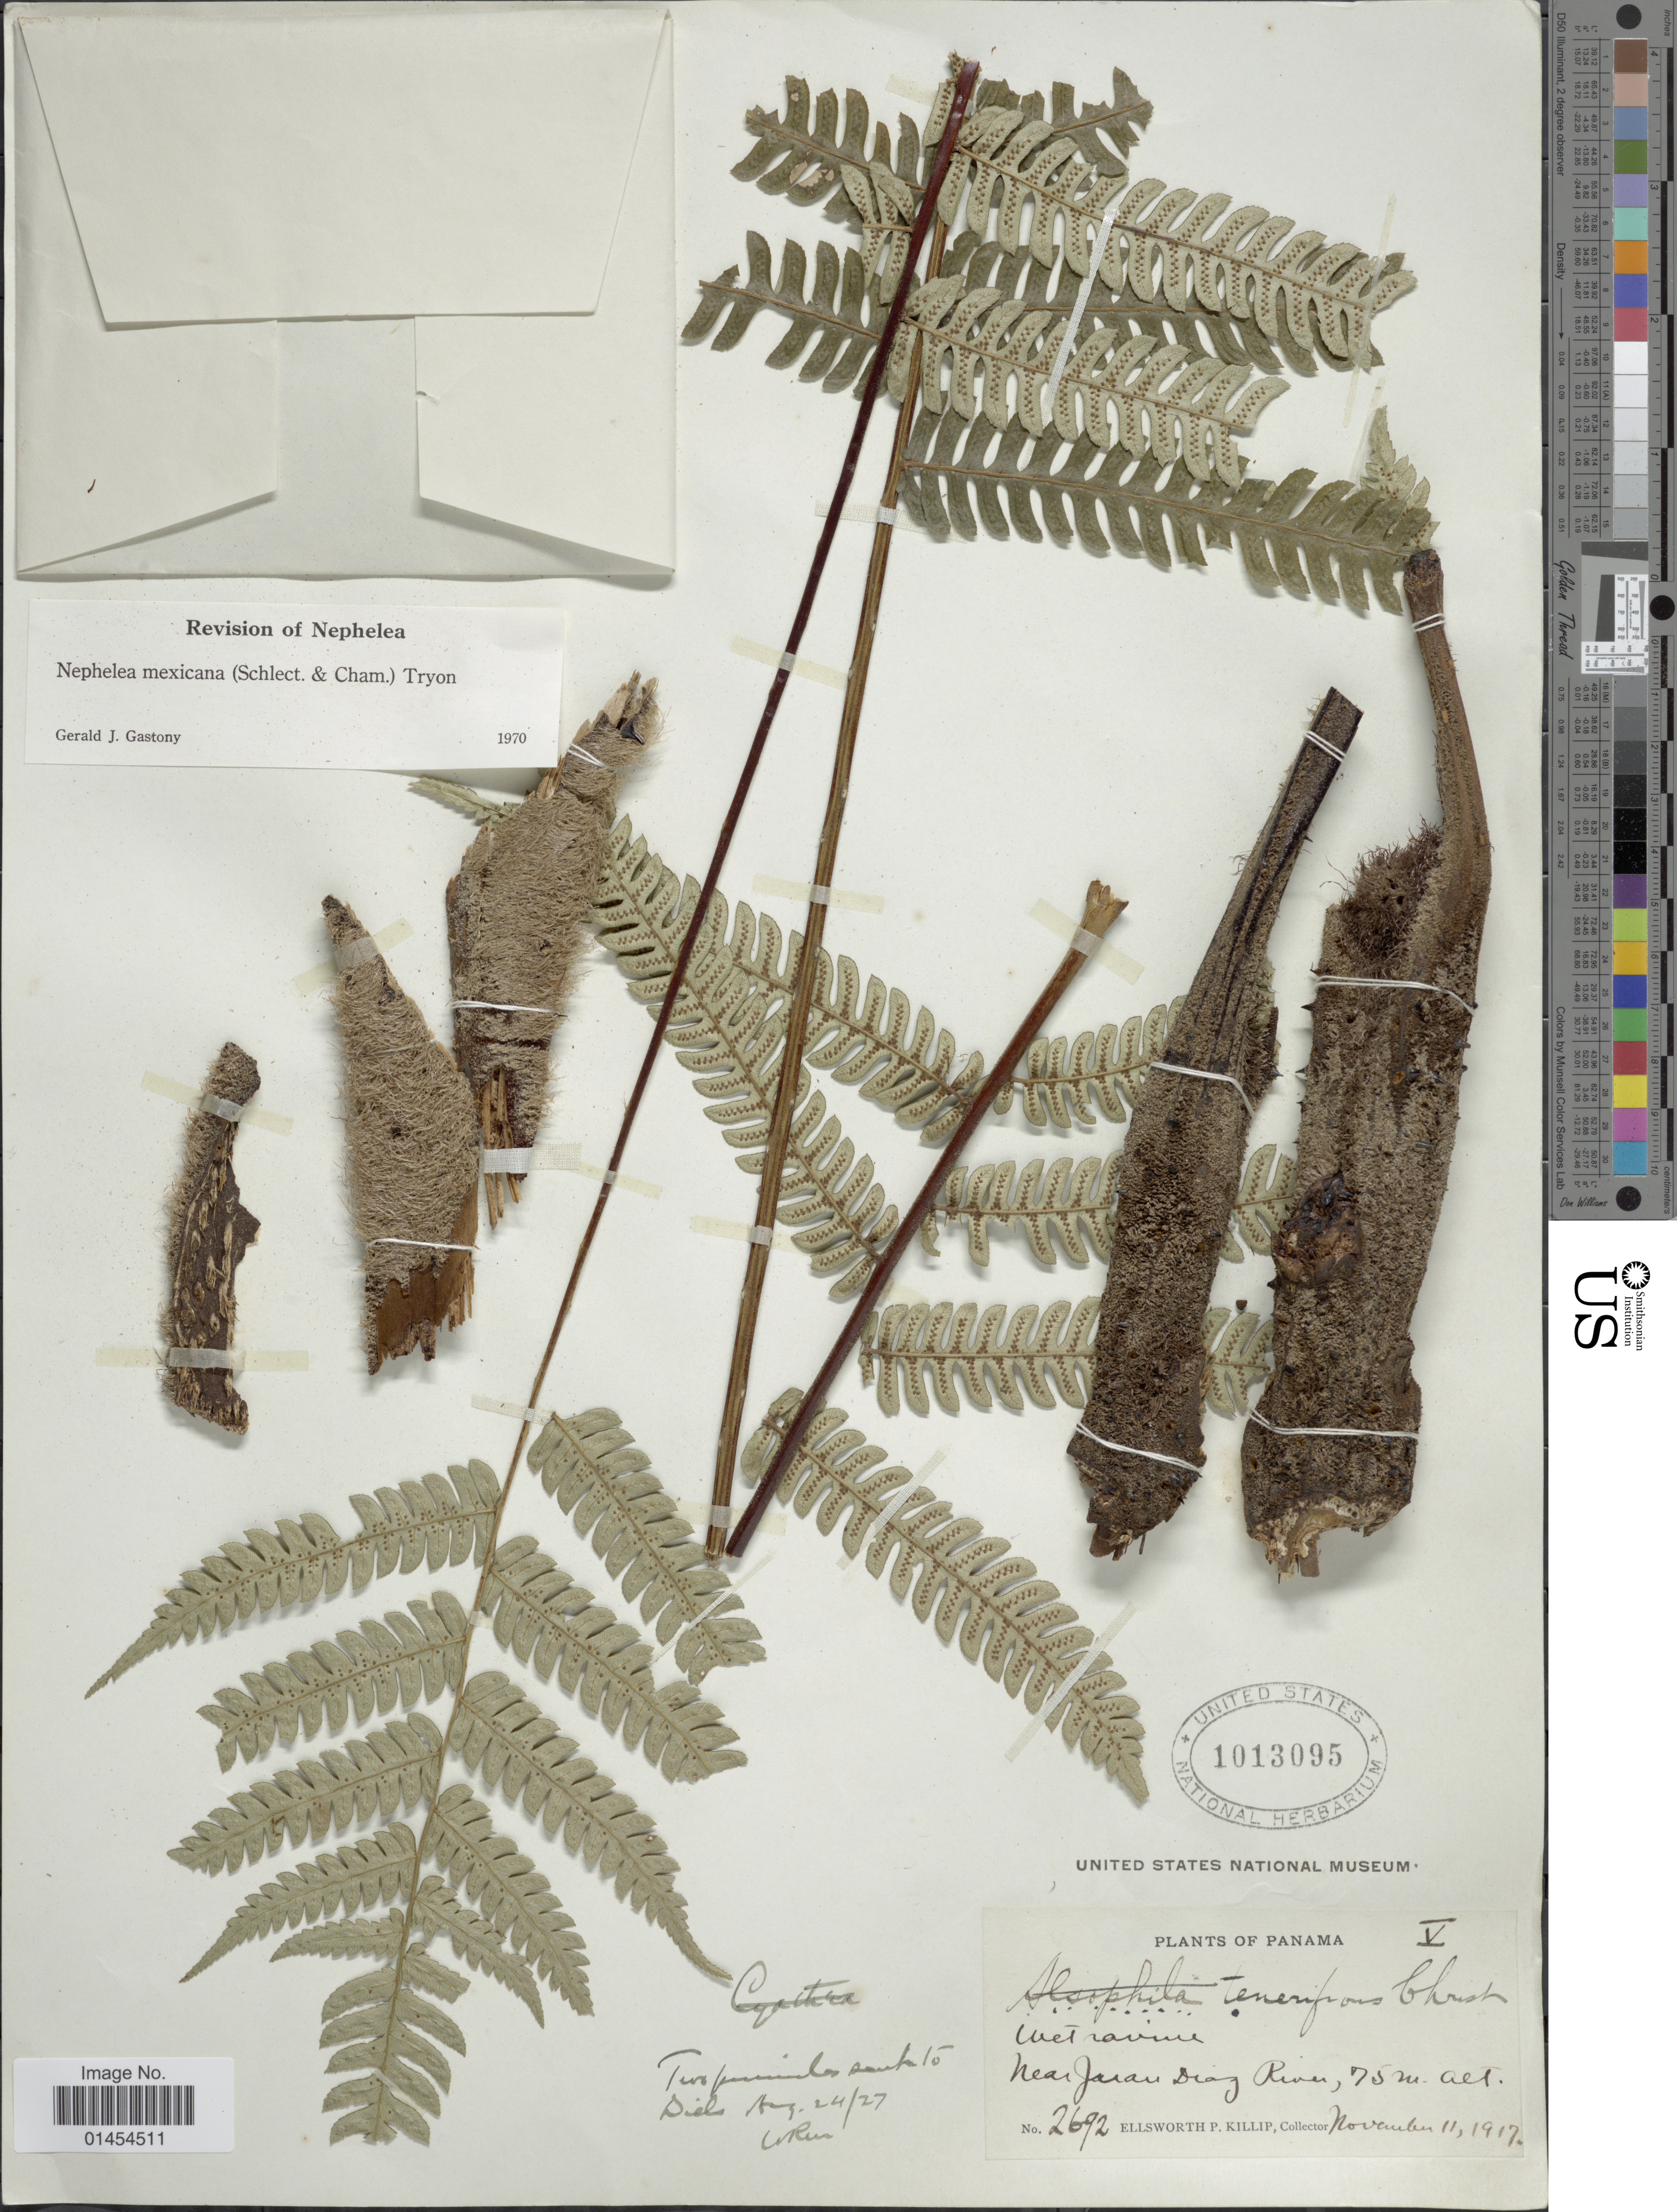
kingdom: Plantae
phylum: Tracheophyta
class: Polypodiopsida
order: Cyatheales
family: Cyatheaceae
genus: Alsophila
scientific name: Alsophila firma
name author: (Baker) D.S. Conant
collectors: E. P. Killip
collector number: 2692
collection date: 1917-11-11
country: Panama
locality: Near Juan Diaz River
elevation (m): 75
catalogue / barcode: US 1013095